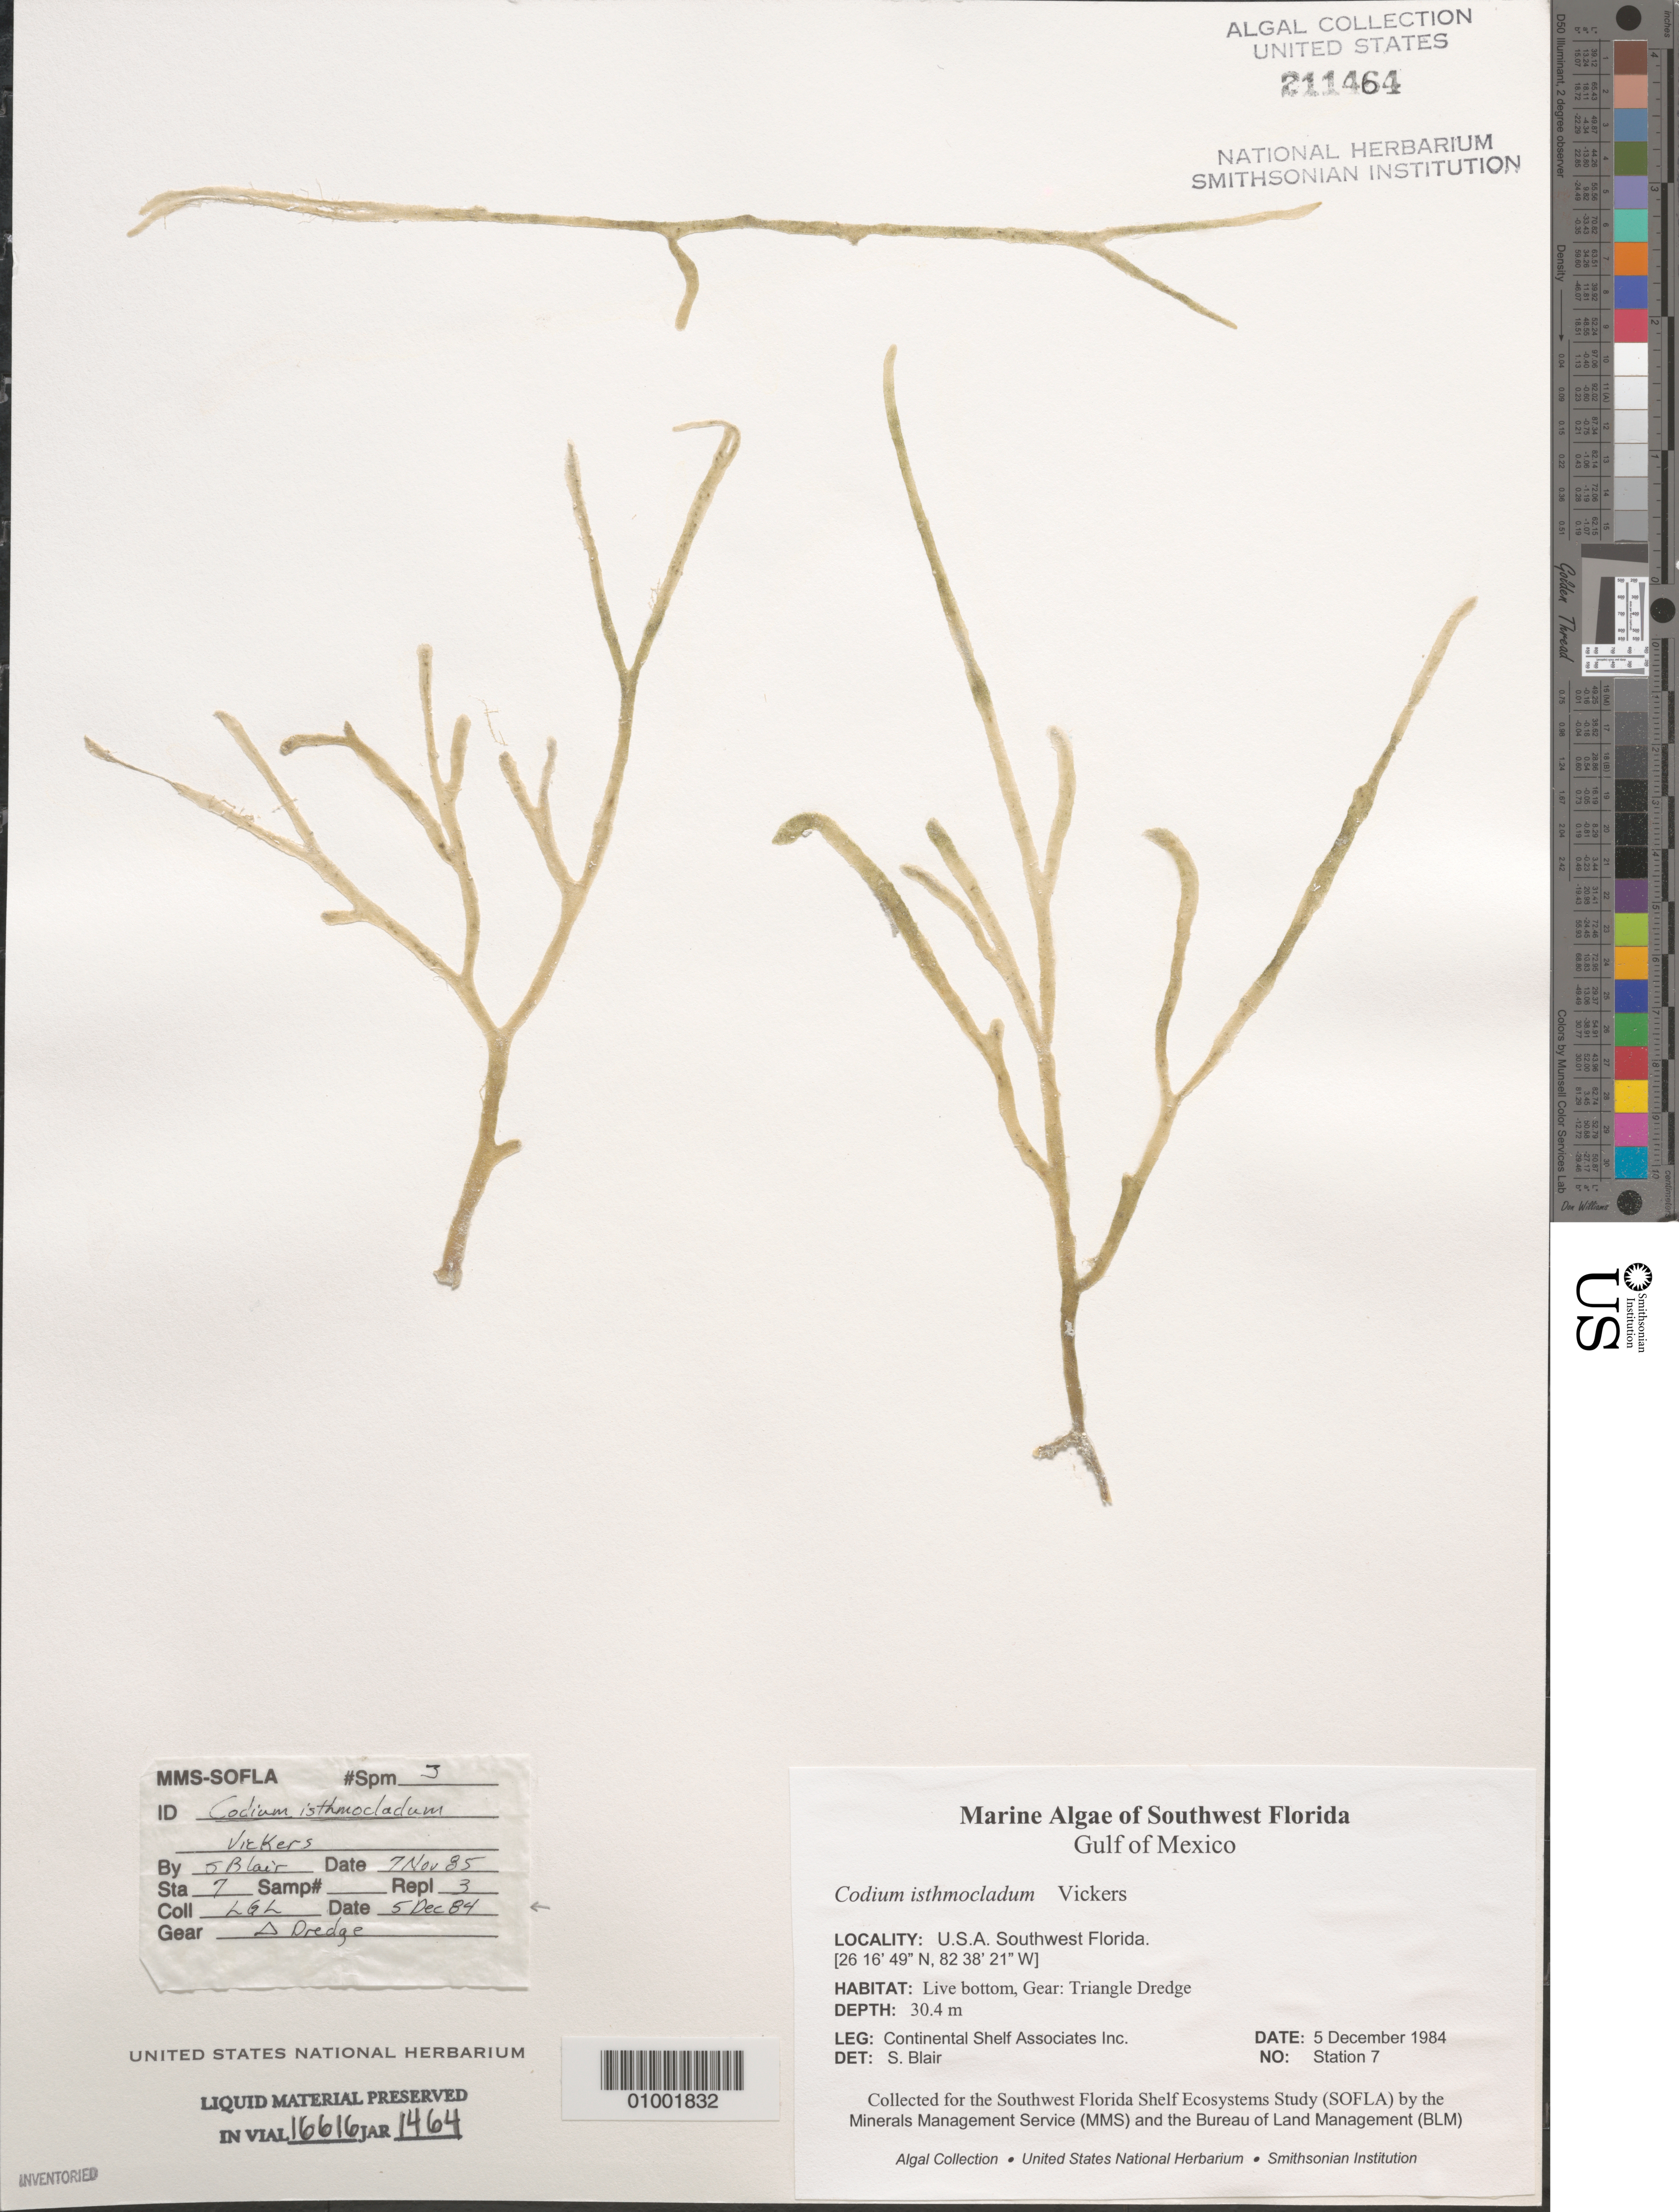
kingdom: Plantae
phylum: Chlorophyta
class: Ulvophyceae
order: Bryopsidales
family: Codiaceae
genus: Codium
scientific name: Codium isthmocladum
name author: Vickers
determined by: Blair, S. M.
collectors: Continental Shelf Associates for the MMS/BLM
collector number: Station 7 Repl 3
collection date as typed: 05 Dec 1984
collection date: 1984-12-05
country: United States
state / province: Florida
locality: Gulf of Mexico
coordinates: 26 16'49"N, 82 38'21"W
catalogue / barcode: US 211464